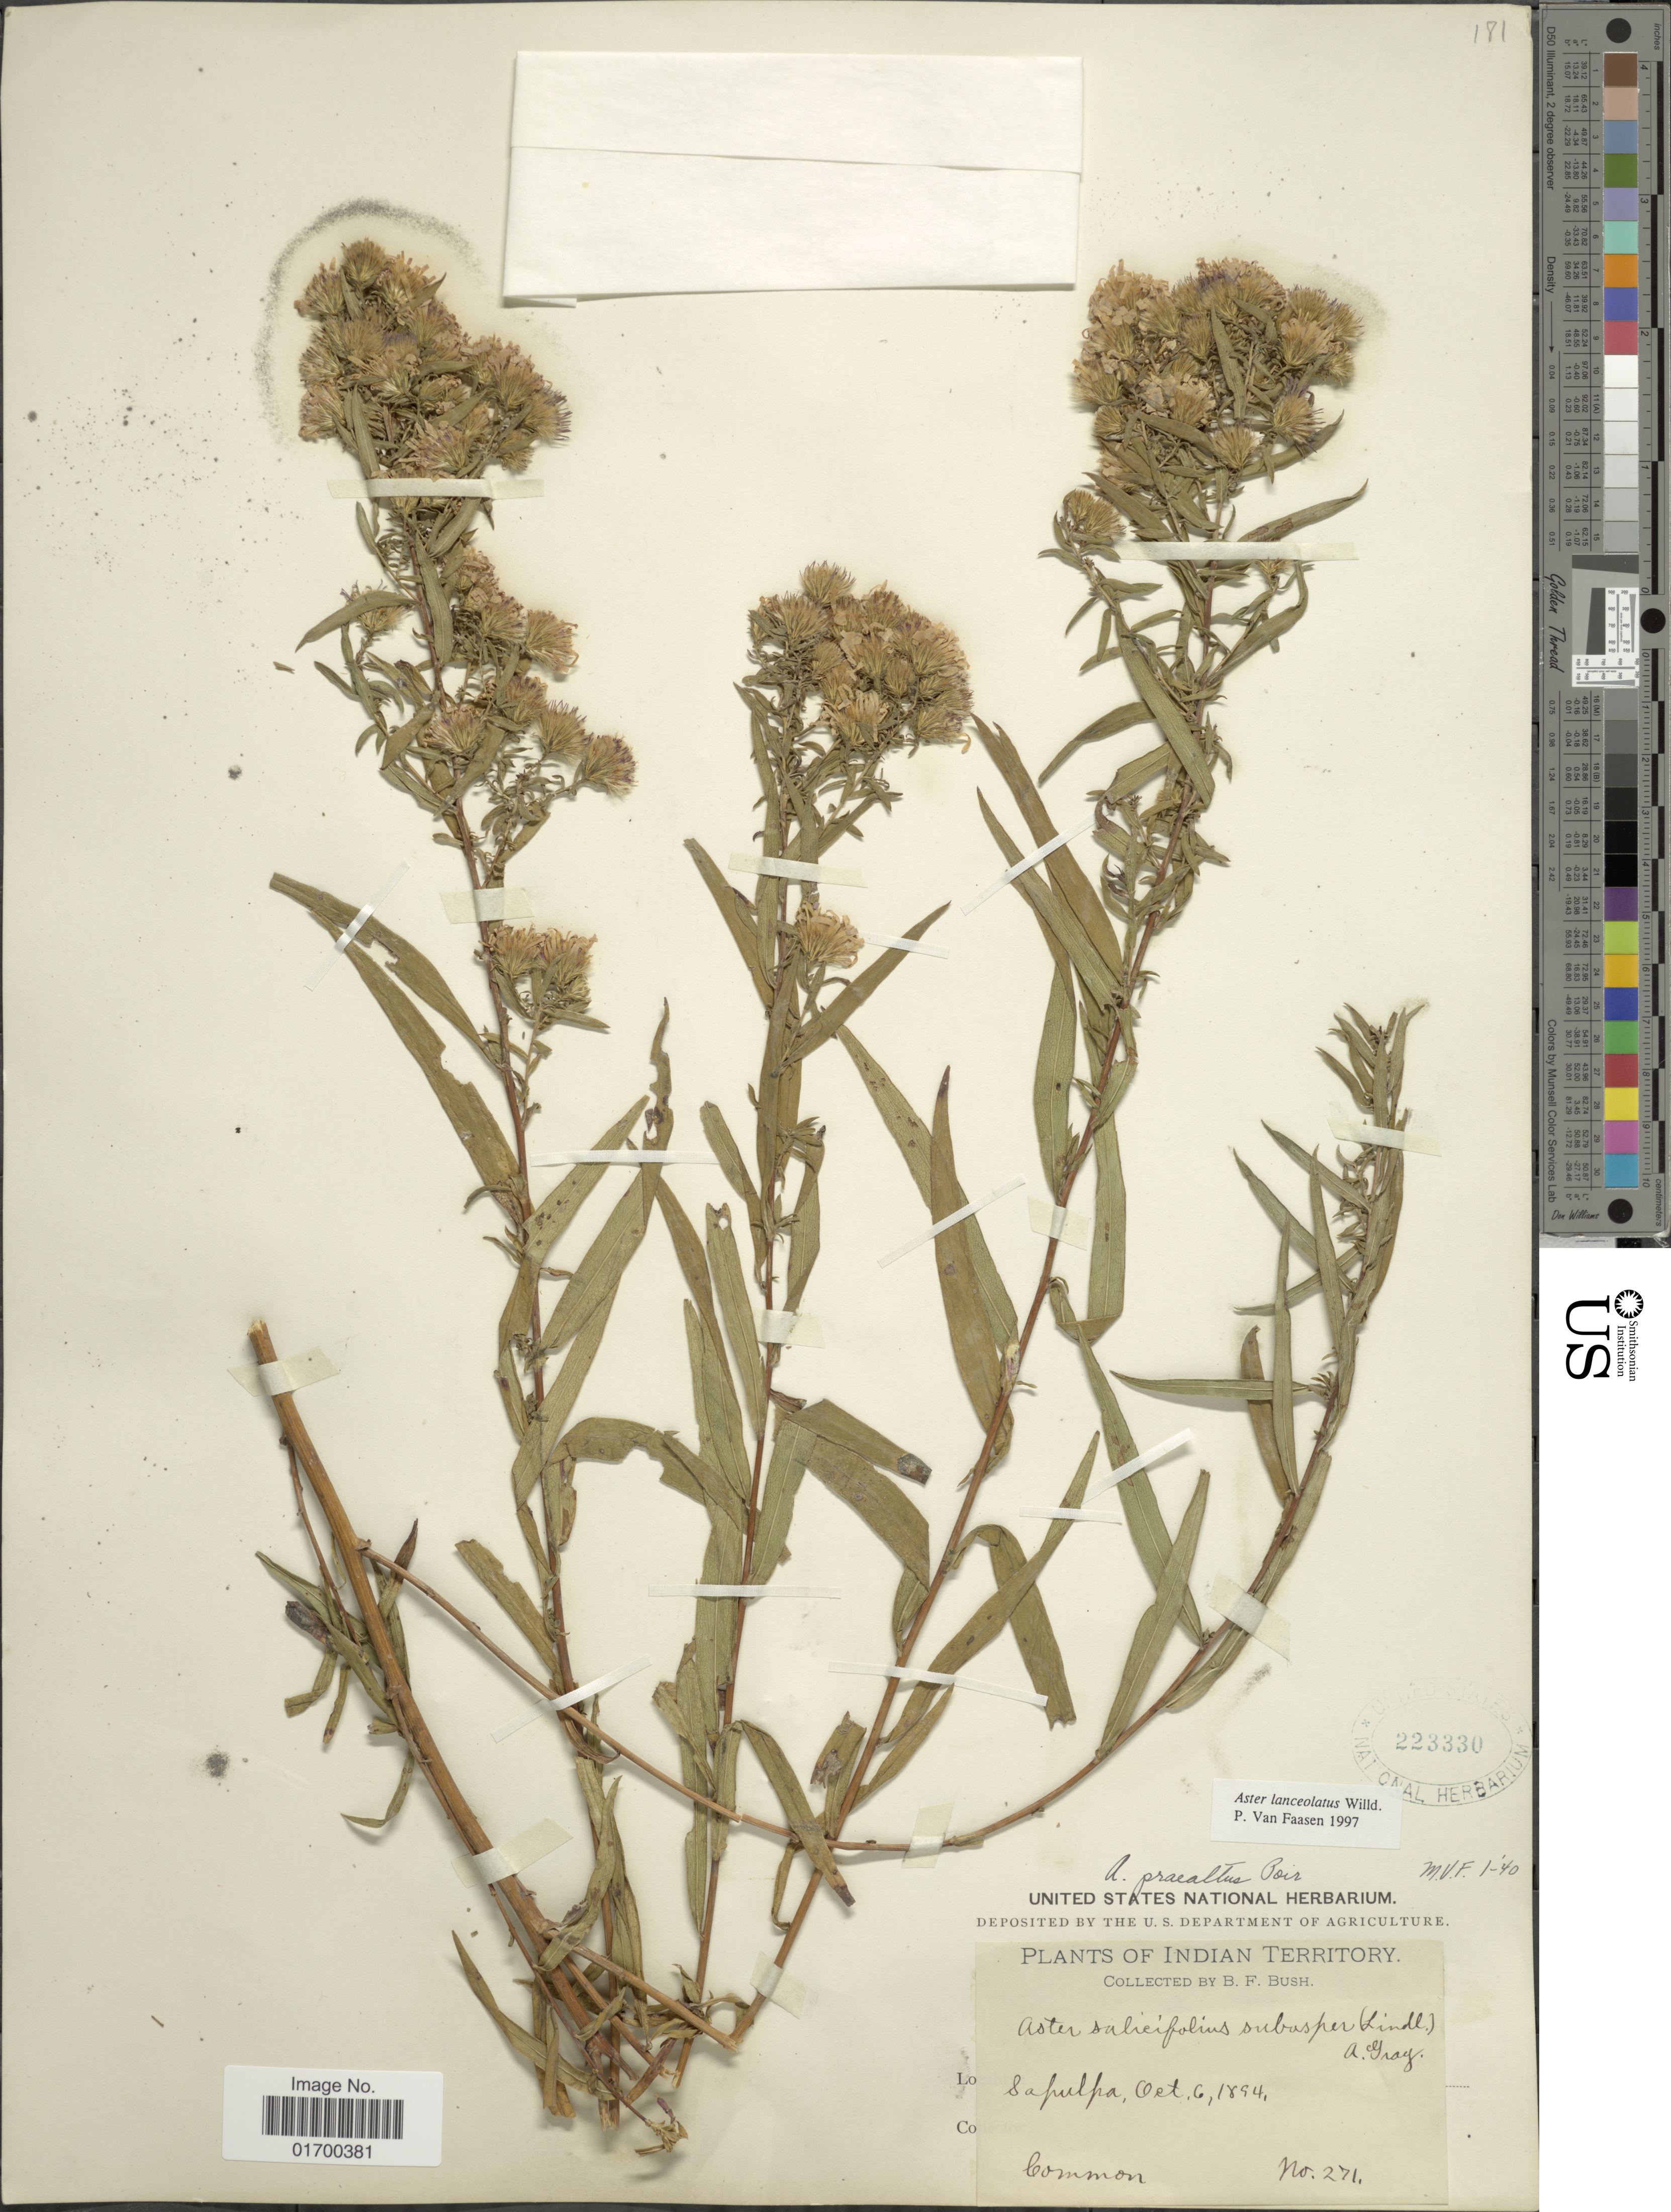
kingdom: Plantae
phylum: Tracheophyta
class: Magnoliopsida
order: Asterales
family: Asteraceae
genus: Symphyotrichum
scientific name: Symphyotrichum lanceolatum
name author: (Willd.) G.L. Nesom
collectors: B. F. Bush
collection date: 1894-10-06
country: United States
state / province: Oklahoma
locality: Indian Territory, Sapulpa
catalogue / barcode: US 223330